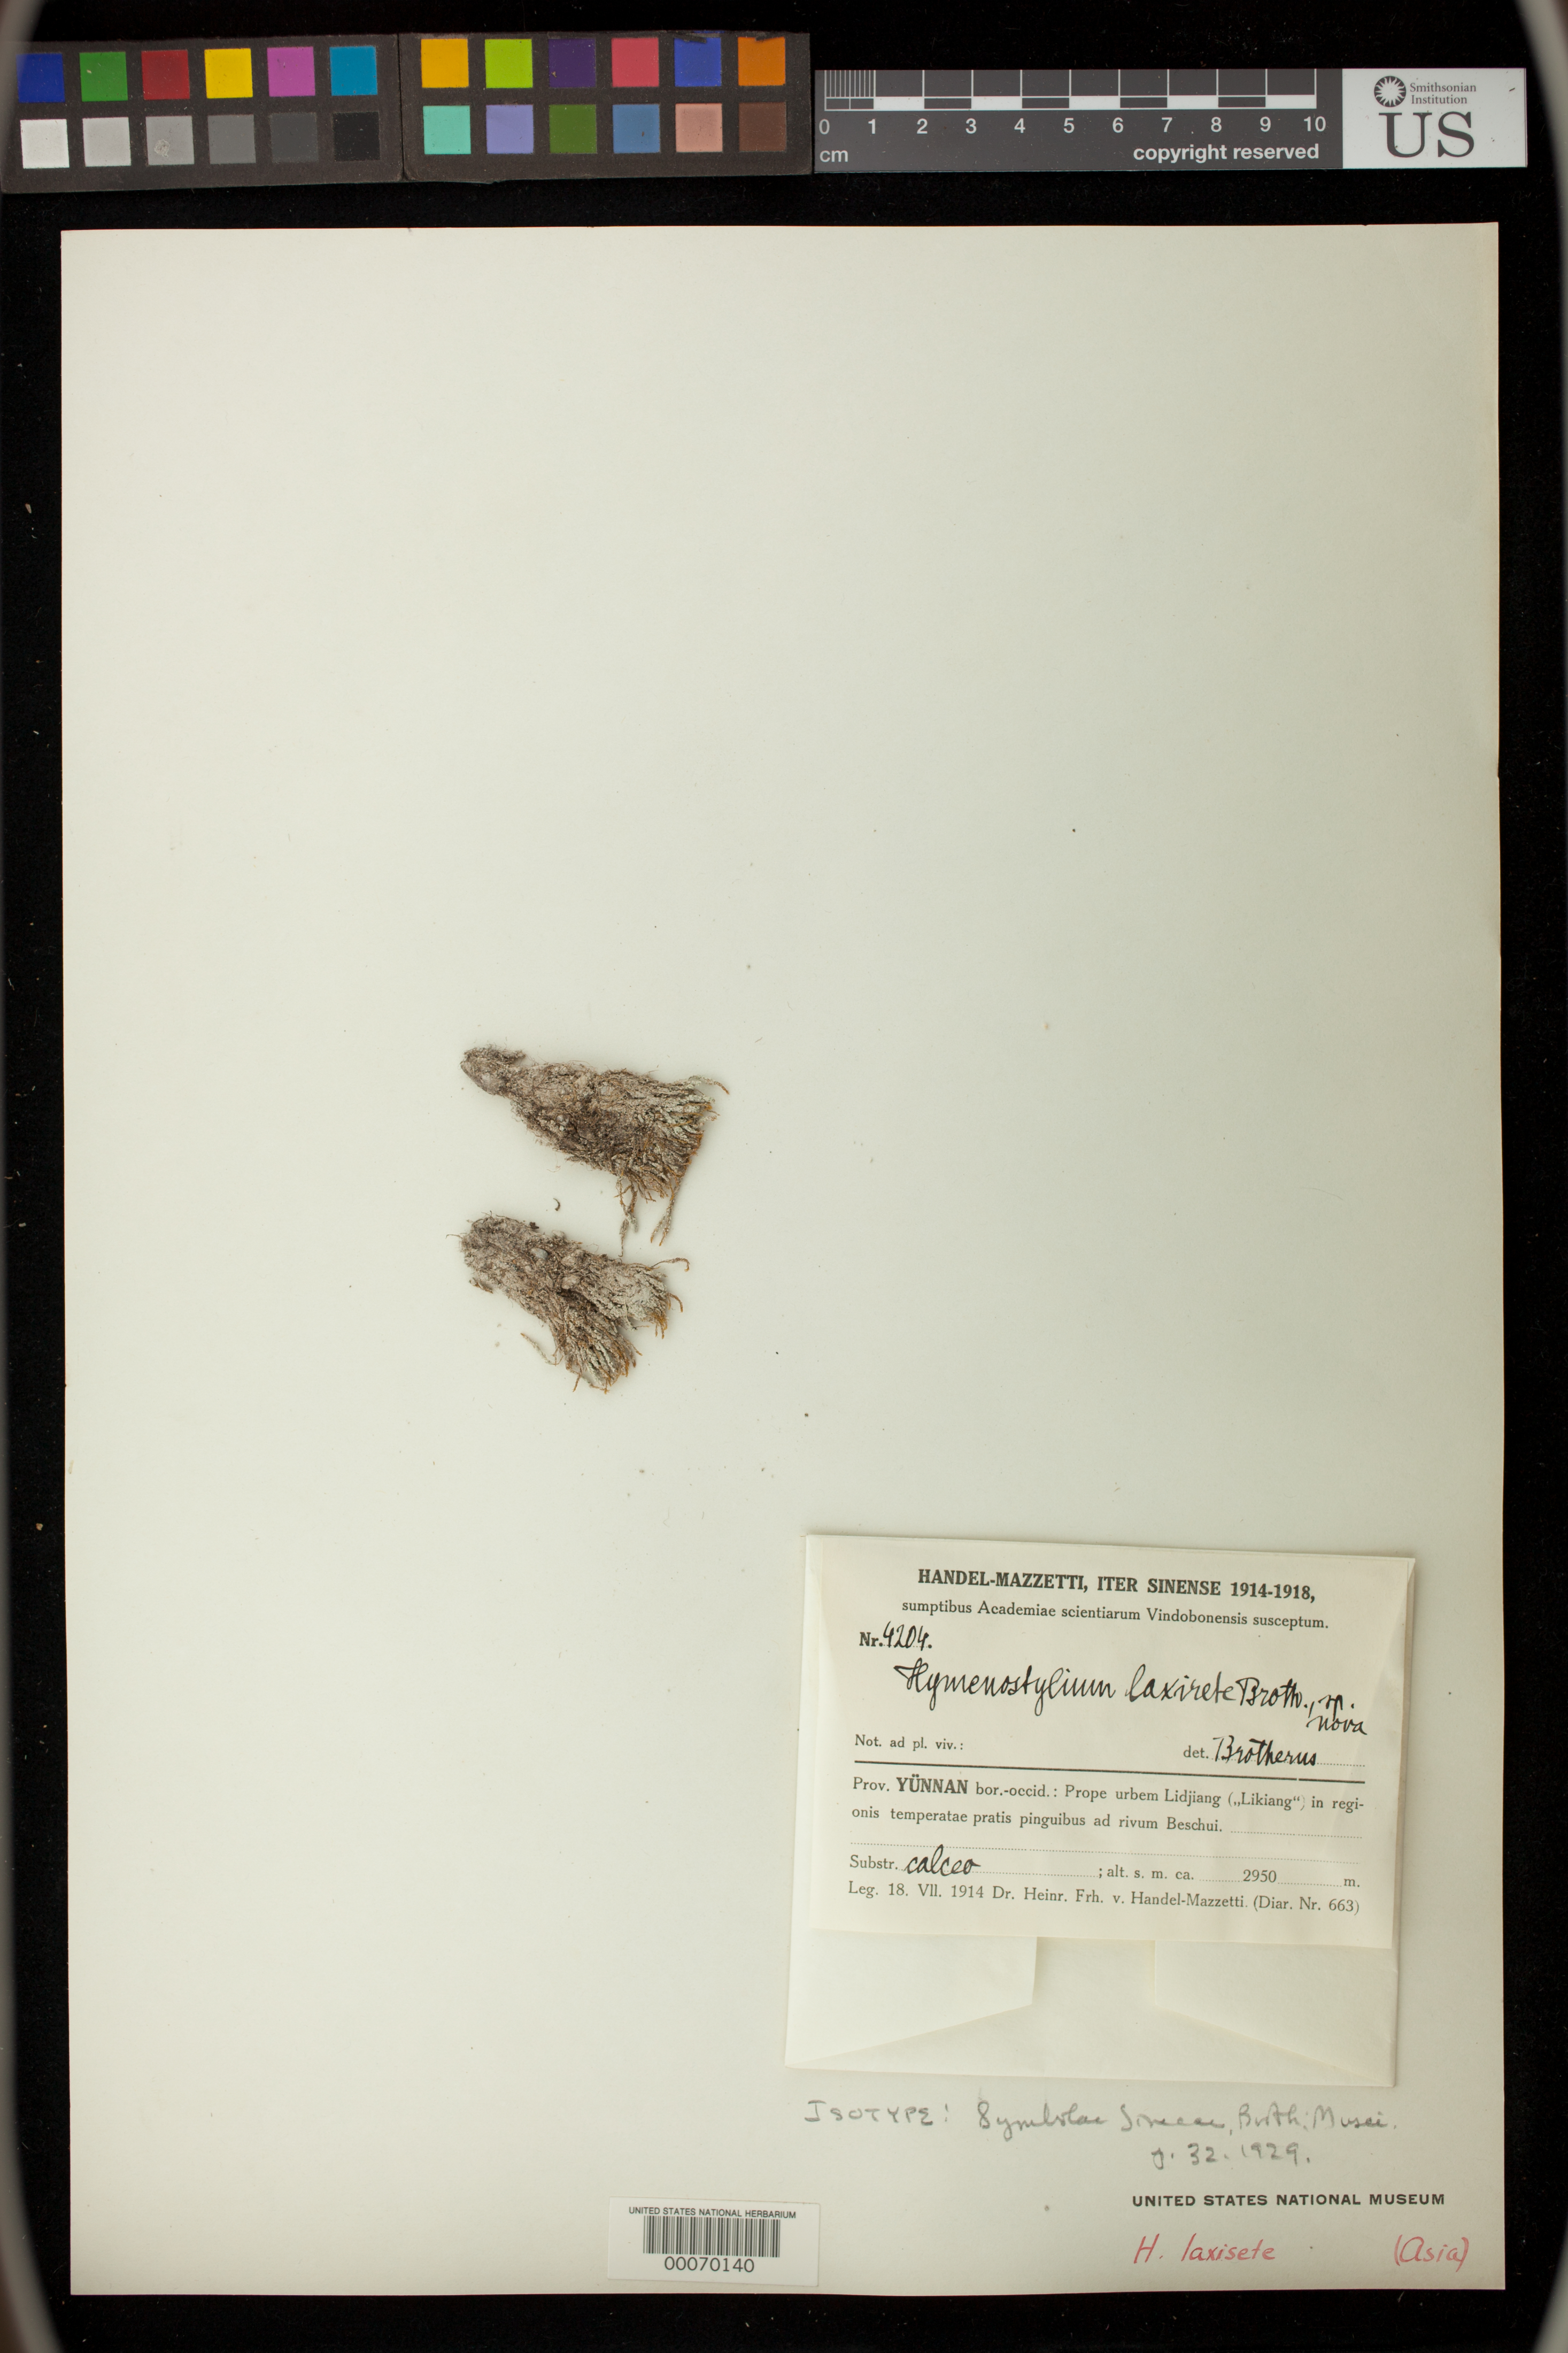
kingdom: Plantae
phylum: Bryophyta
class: Bryopsida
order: Pottiales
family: Pottiaceae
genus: Hymenostylium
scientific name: Hymenostylium laxisete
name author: Broth.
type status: Isotype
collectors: H. Handel-Mazzetti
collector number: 4204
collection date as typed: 18 Jul 1914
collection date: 1914-07-18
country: China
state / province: Yunnan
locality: Lidjiang.